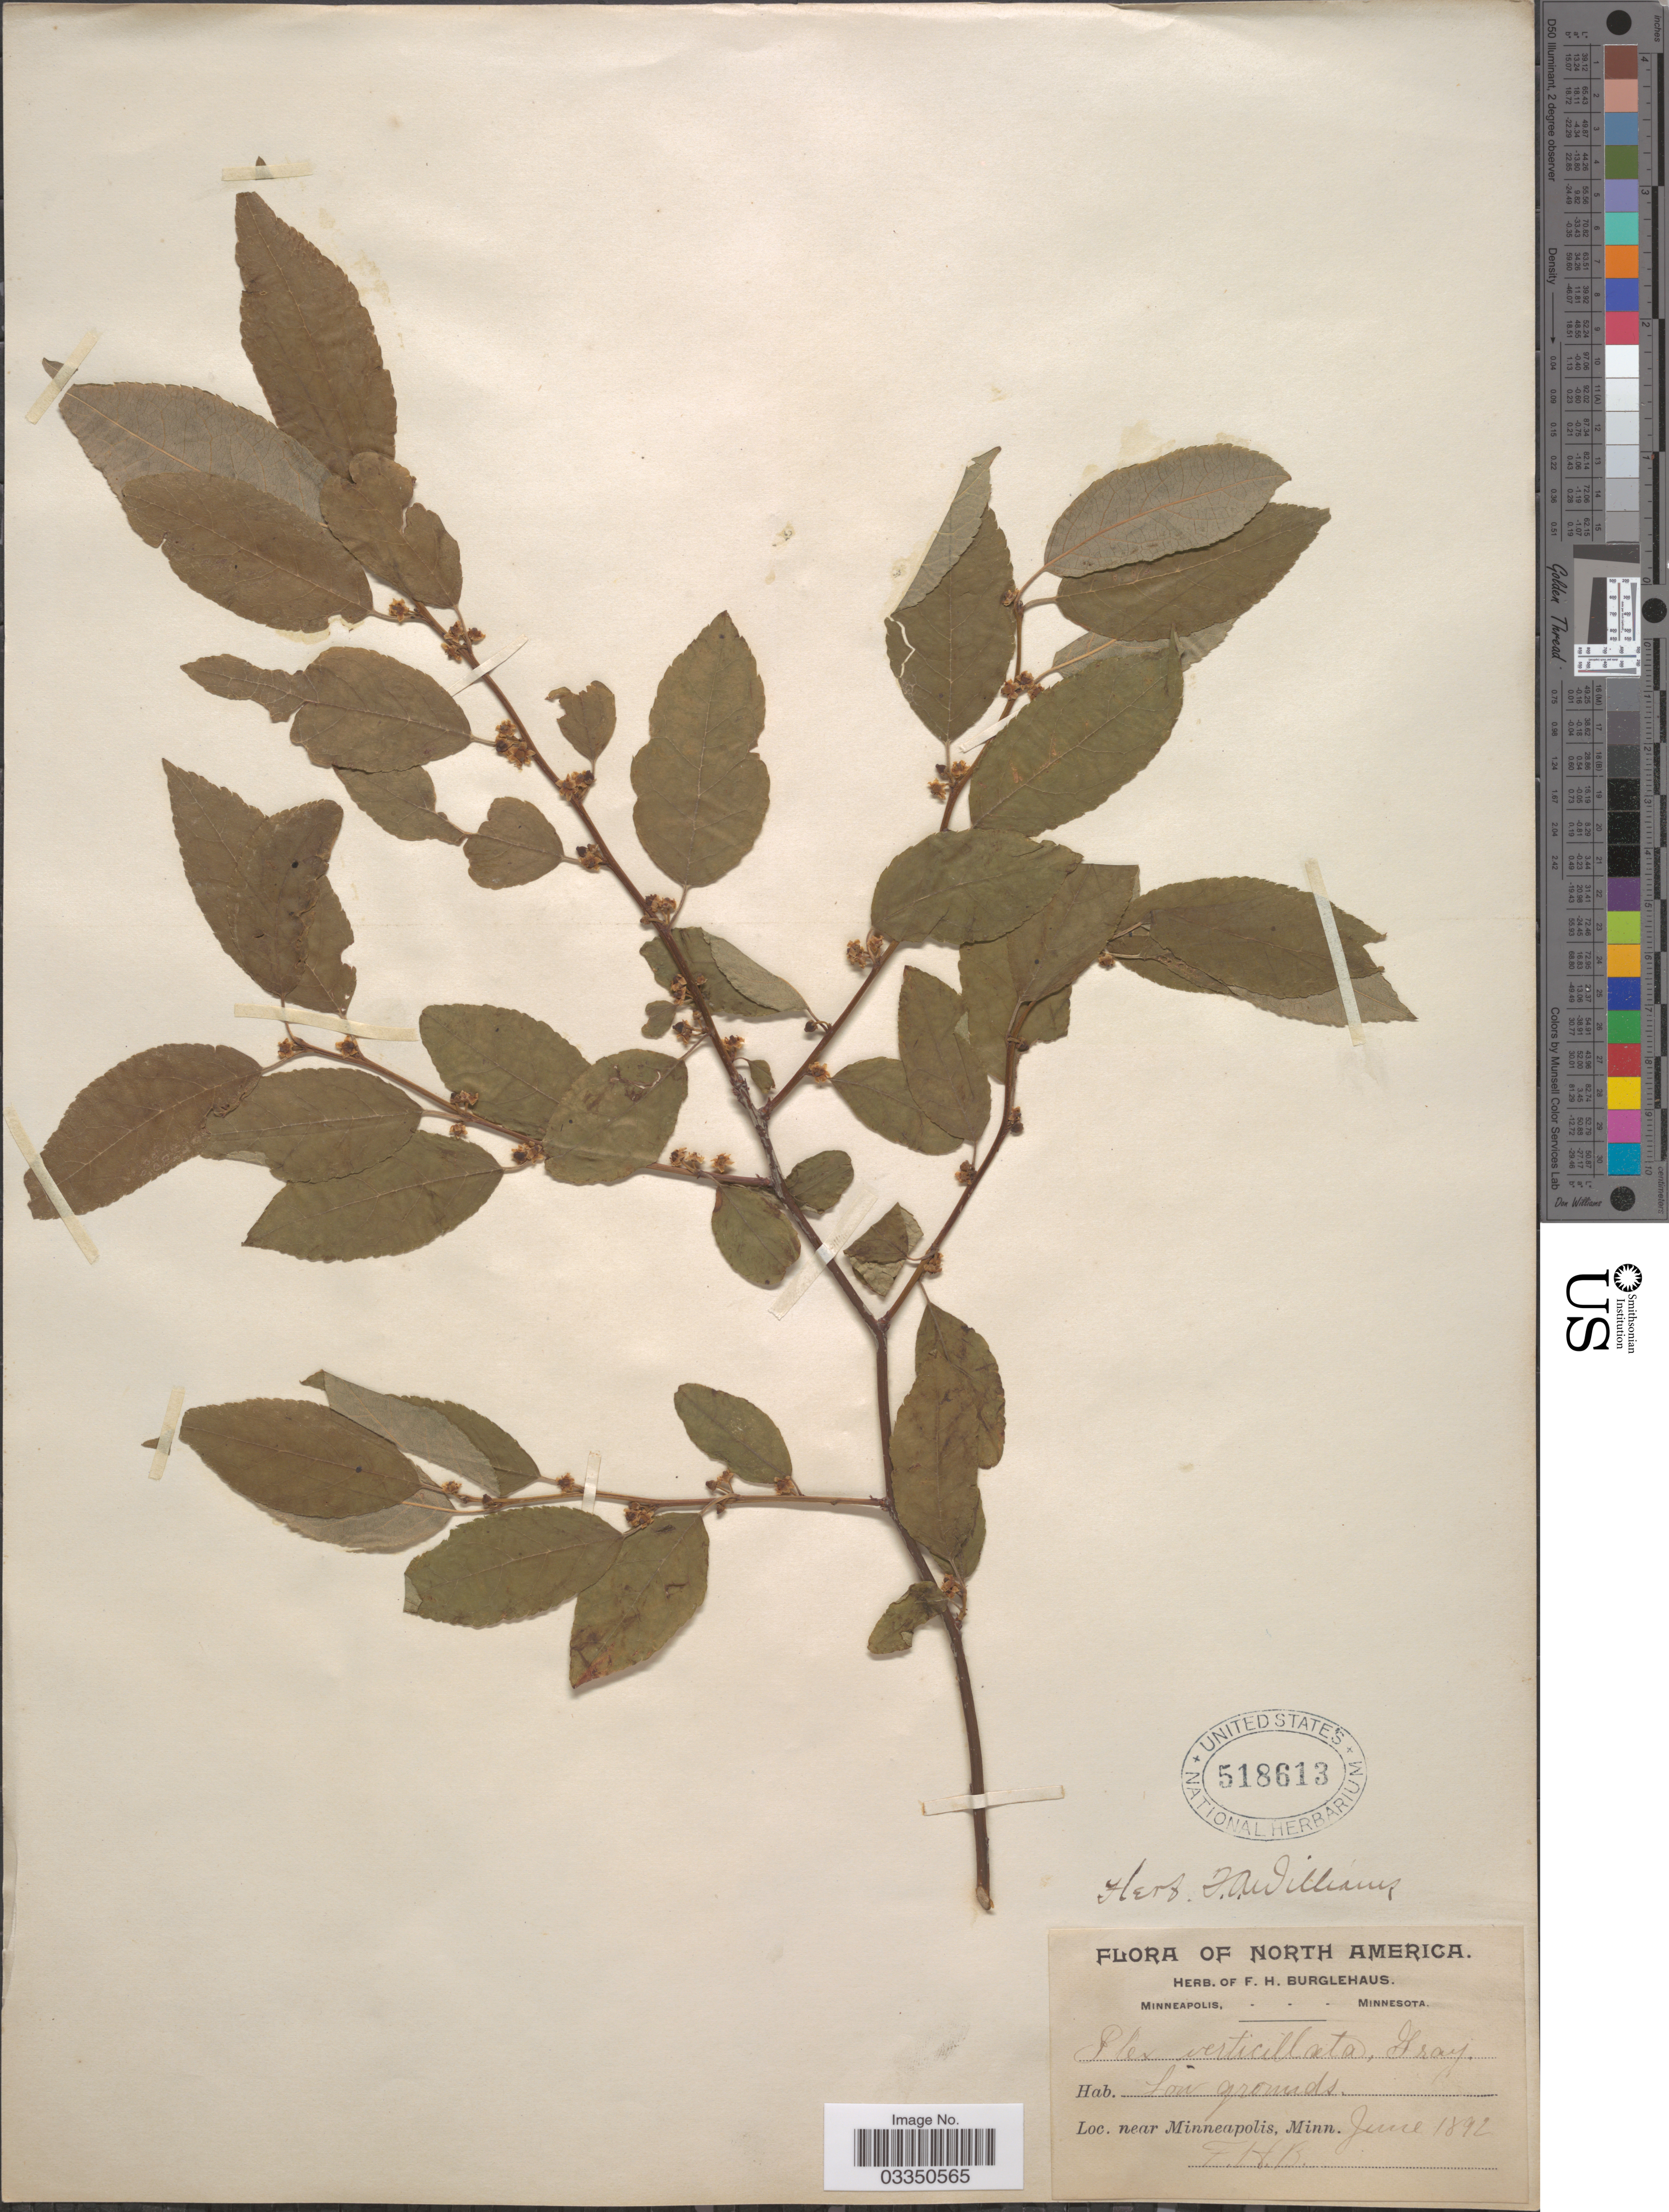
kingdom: Plantae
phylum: Tracheophyta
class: Magnoliopsida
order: Aquifoliales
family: Aquifoliaceae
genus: Ilex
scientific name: Ilex verticillata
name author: (L.) A. Gray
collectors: F. Burglehaus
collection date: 1892-06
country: United States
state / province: Minnesota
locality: Near Minneapolis.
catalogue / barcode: US 518613